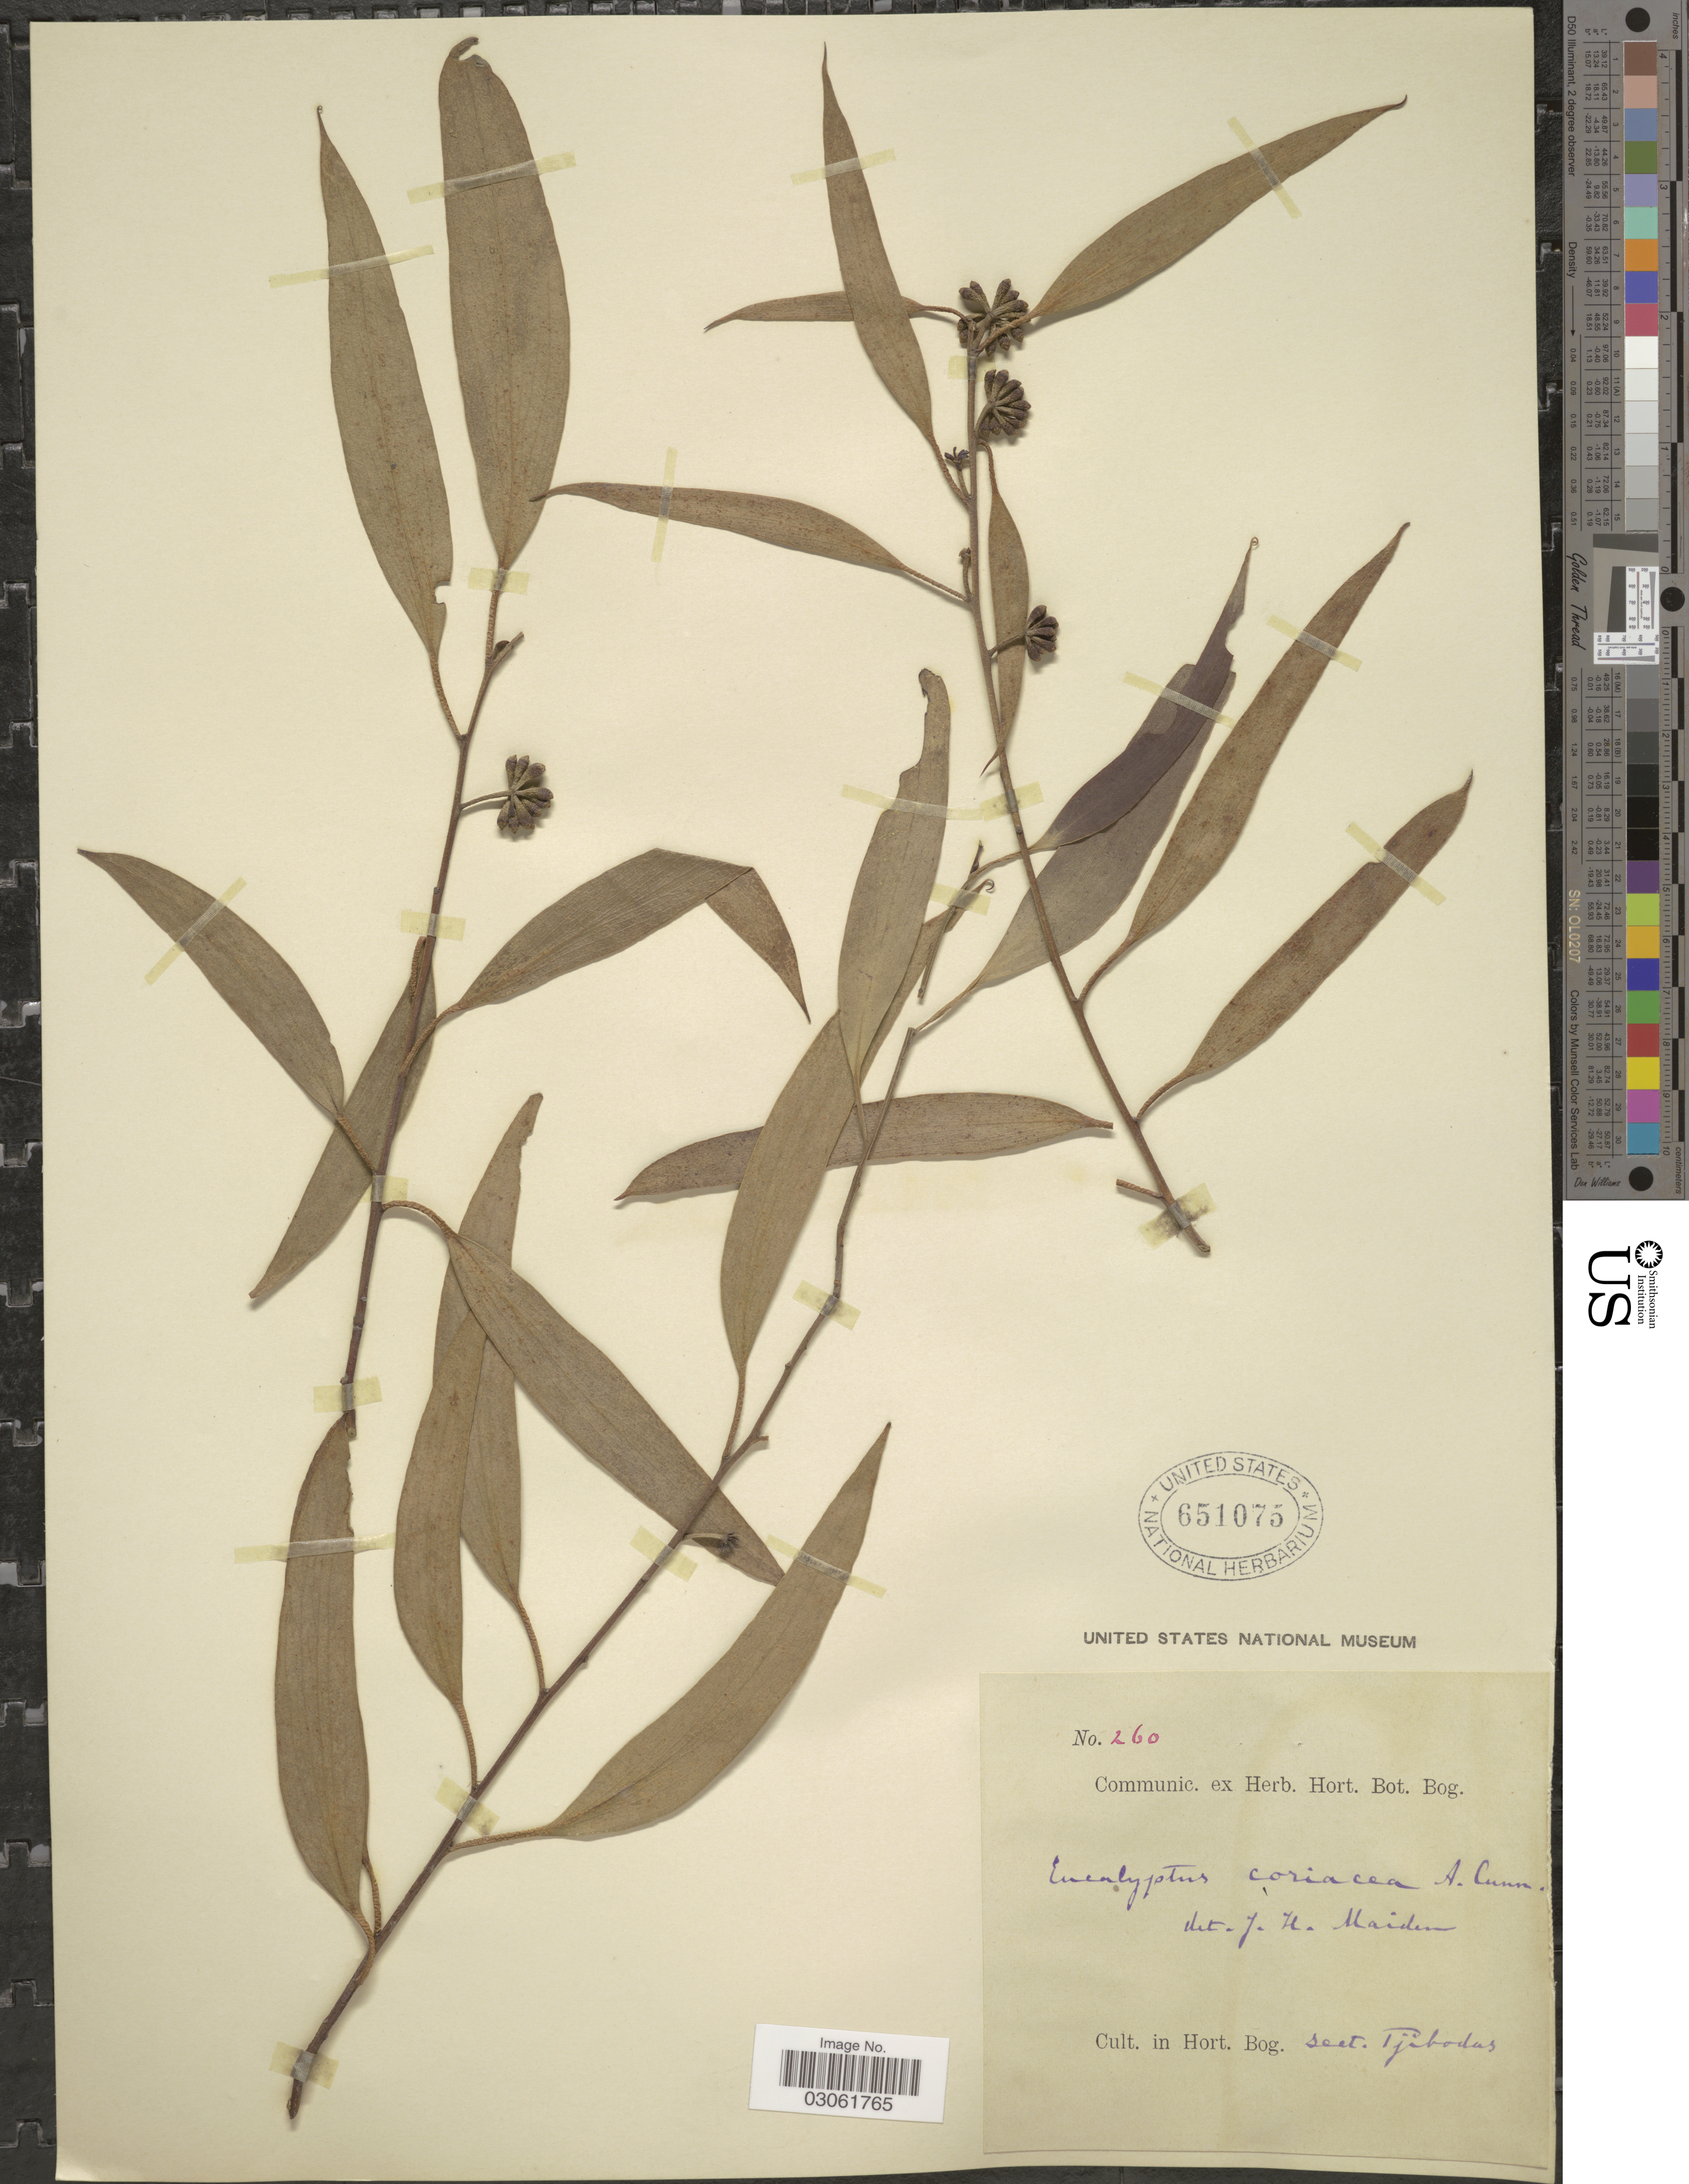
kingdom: Plantae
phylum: Tracheophyta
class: Magnoliopsida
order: Myrtales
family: Myrtaceae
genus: Eucalyptus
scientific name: Eucalyptus pauciflora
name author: Sieber ex Spreng.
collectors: ex herb. Hort. Bot. Bog.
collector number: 260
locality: Sect. Tjibodas.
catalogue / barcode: US 651075